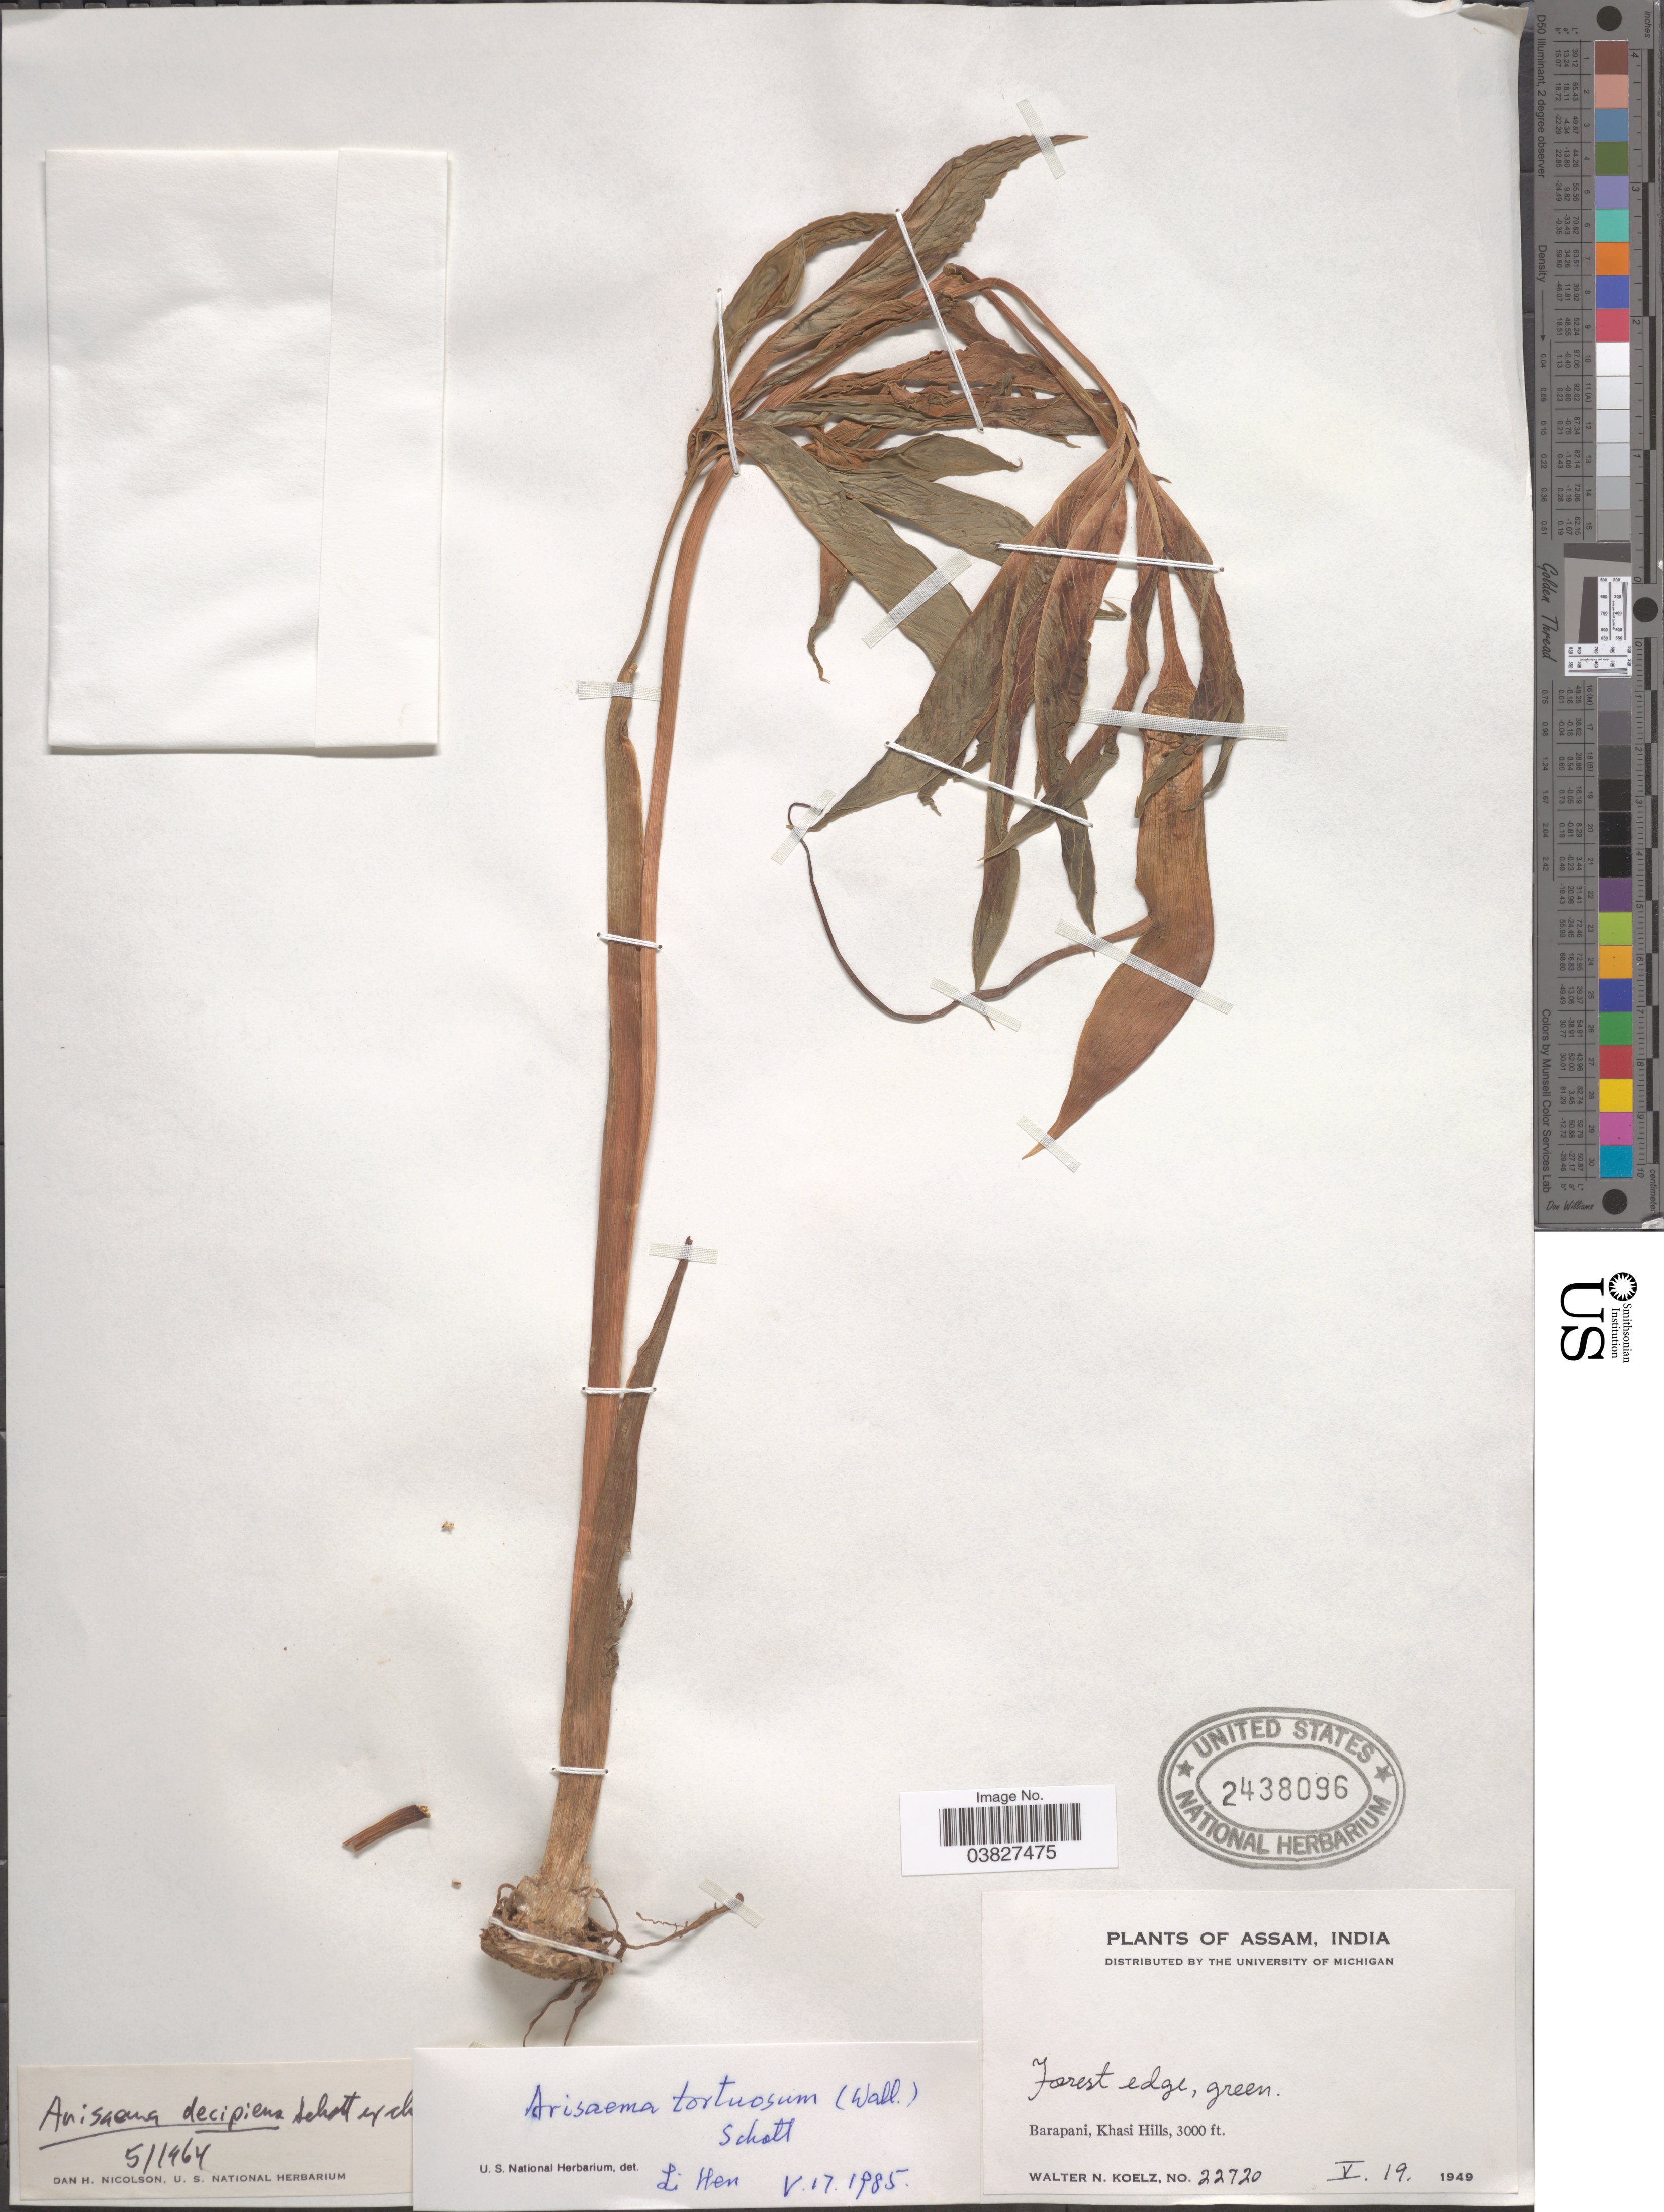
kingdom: Plantae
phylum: Tracheophyta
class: Liliopsida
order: Alismatales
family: Araceae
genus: Arisaema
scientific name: Arisaema tortuosum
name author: (Wall.) Schott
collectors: W. N. Koelz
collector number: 22720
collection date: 1949-05-19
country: India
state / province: Meghalaya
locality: Barapani, Khasi Hills.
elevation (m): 914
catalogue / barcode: US 2438096